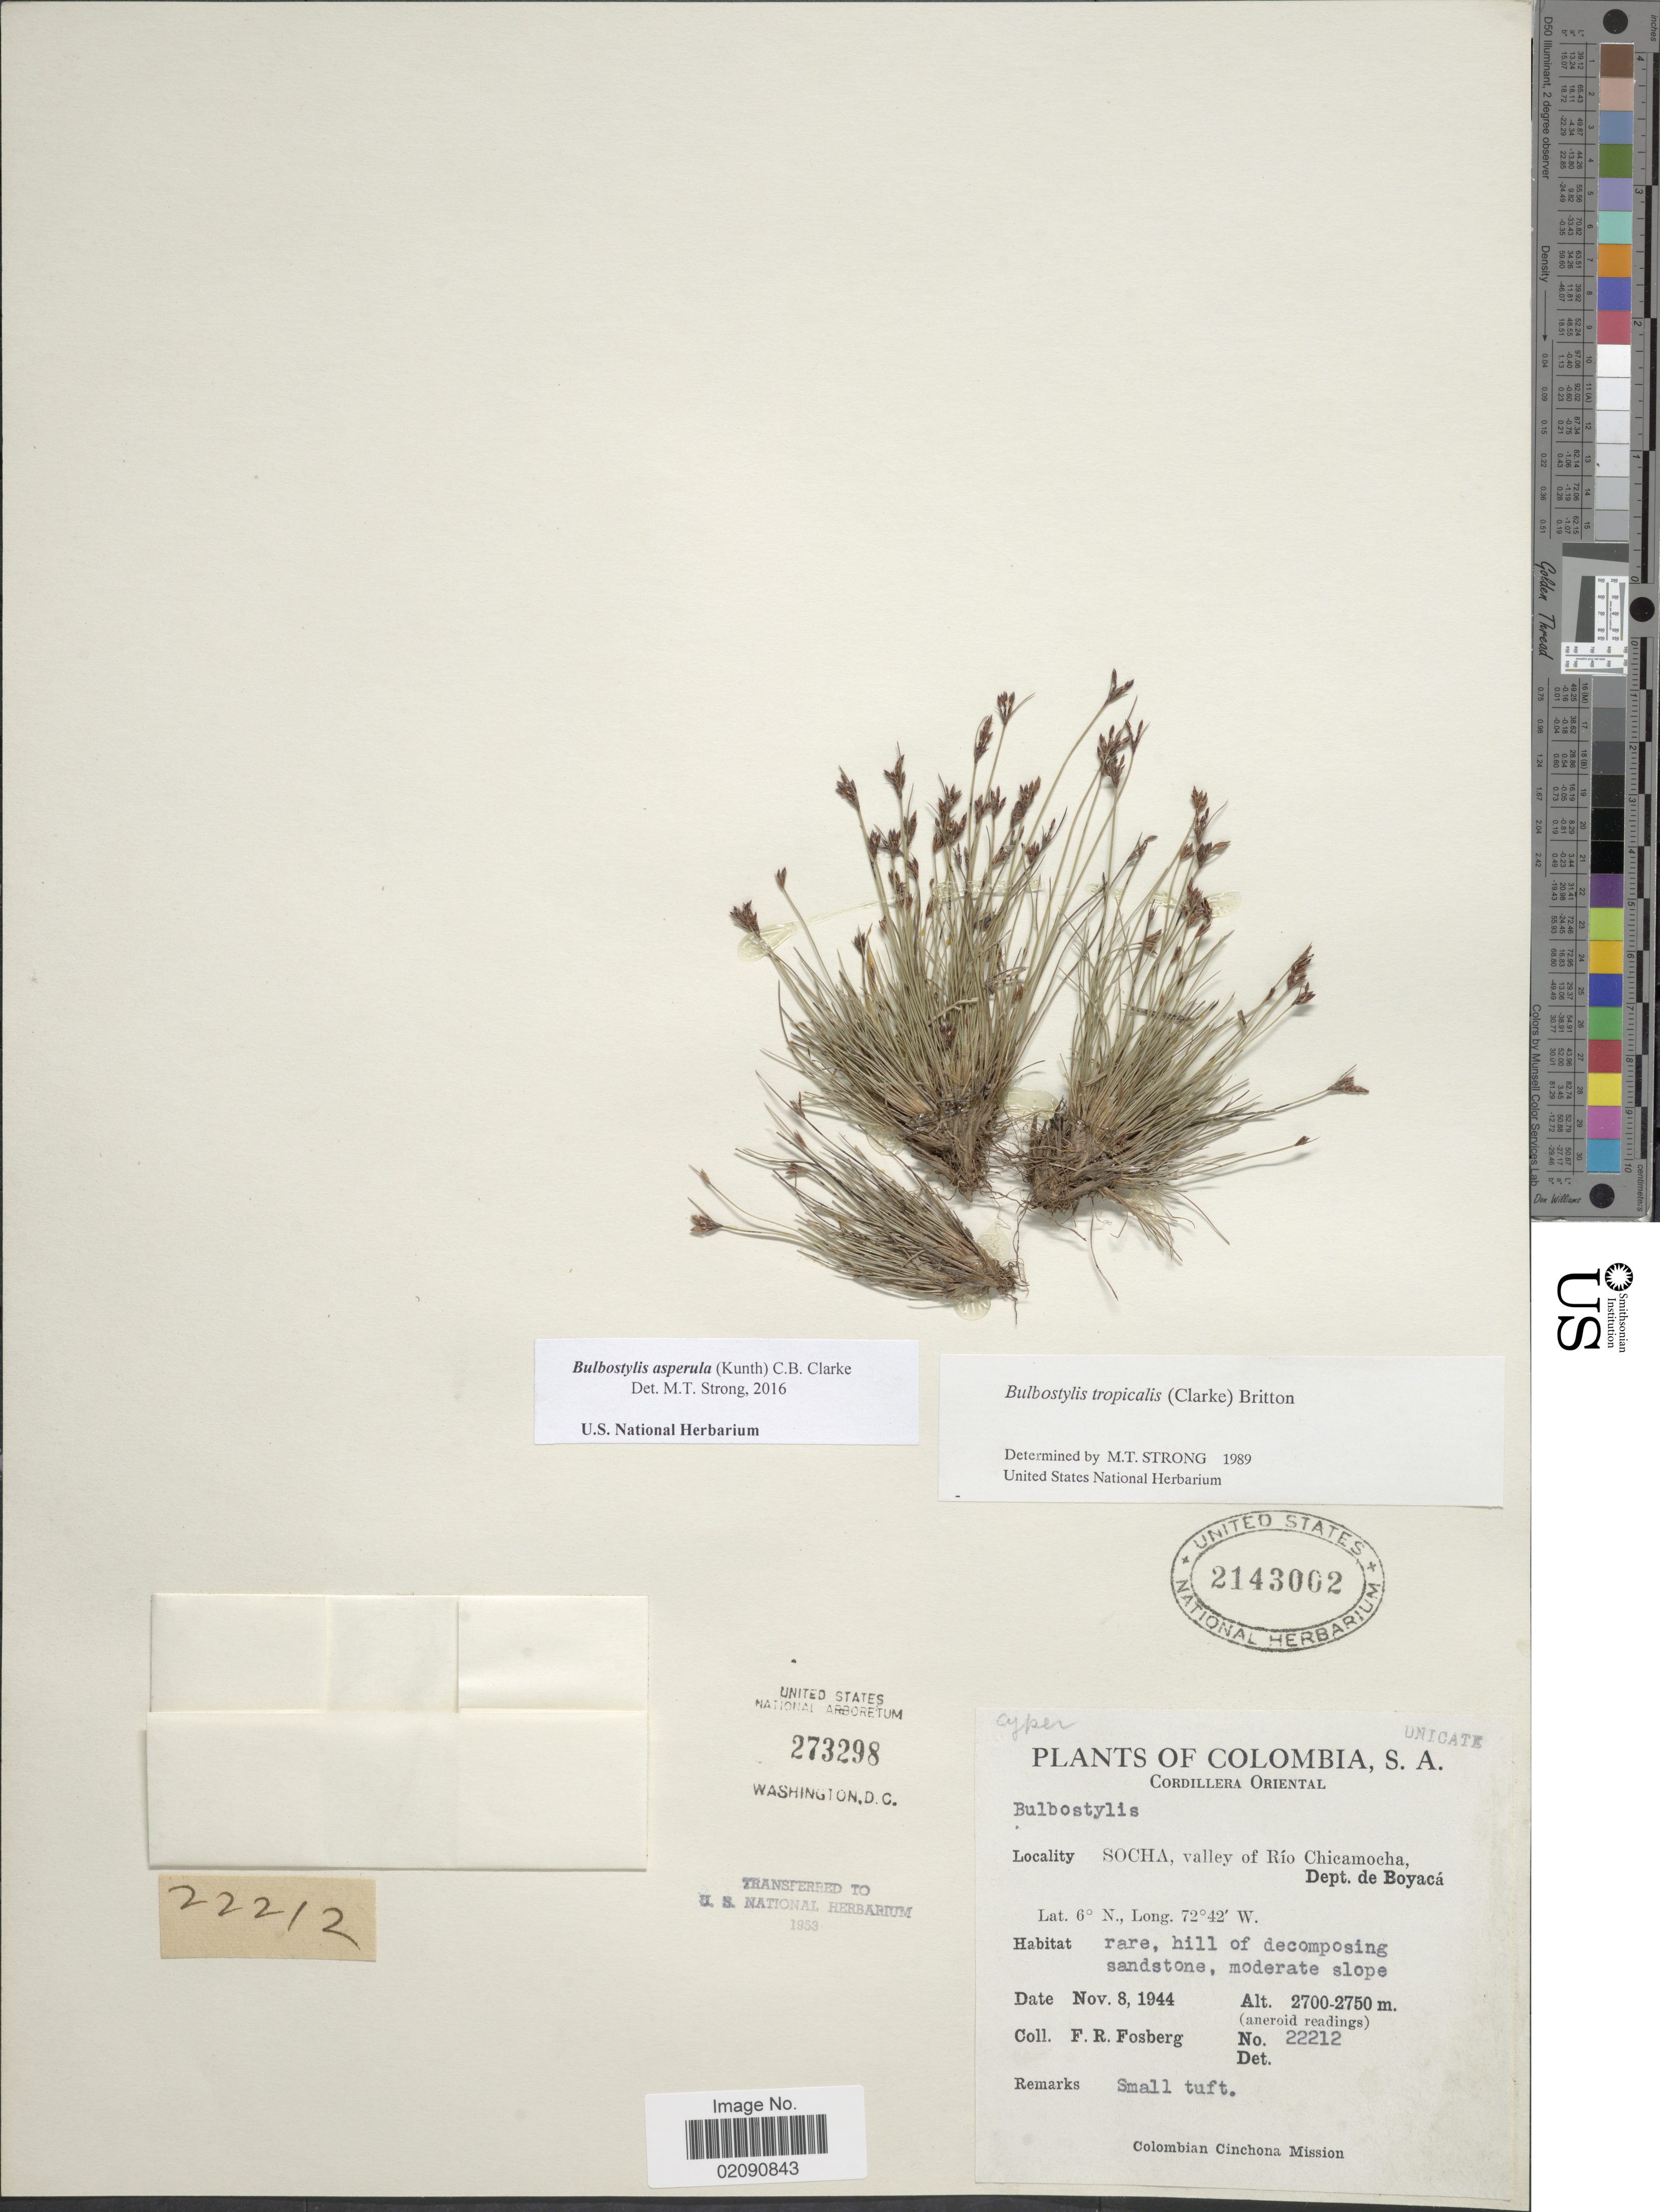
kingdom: Plantae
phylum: Tracheophyta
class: Liliopsida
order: Poales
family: Cyperaceae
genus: Bulbostylis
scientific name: Bulbostylis asperula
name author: (Kunth) C.B. Clarke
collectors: F. R. Fosberg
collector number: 22212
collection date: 1944-11-08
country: Colombia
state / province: Boyacá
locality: S.A., Cordillera Oriental, Socha, valley of Rio Chicamocha, rare, hill of decomposing sandstone, moderate slope.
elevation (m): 2700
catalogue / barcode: US 2143002